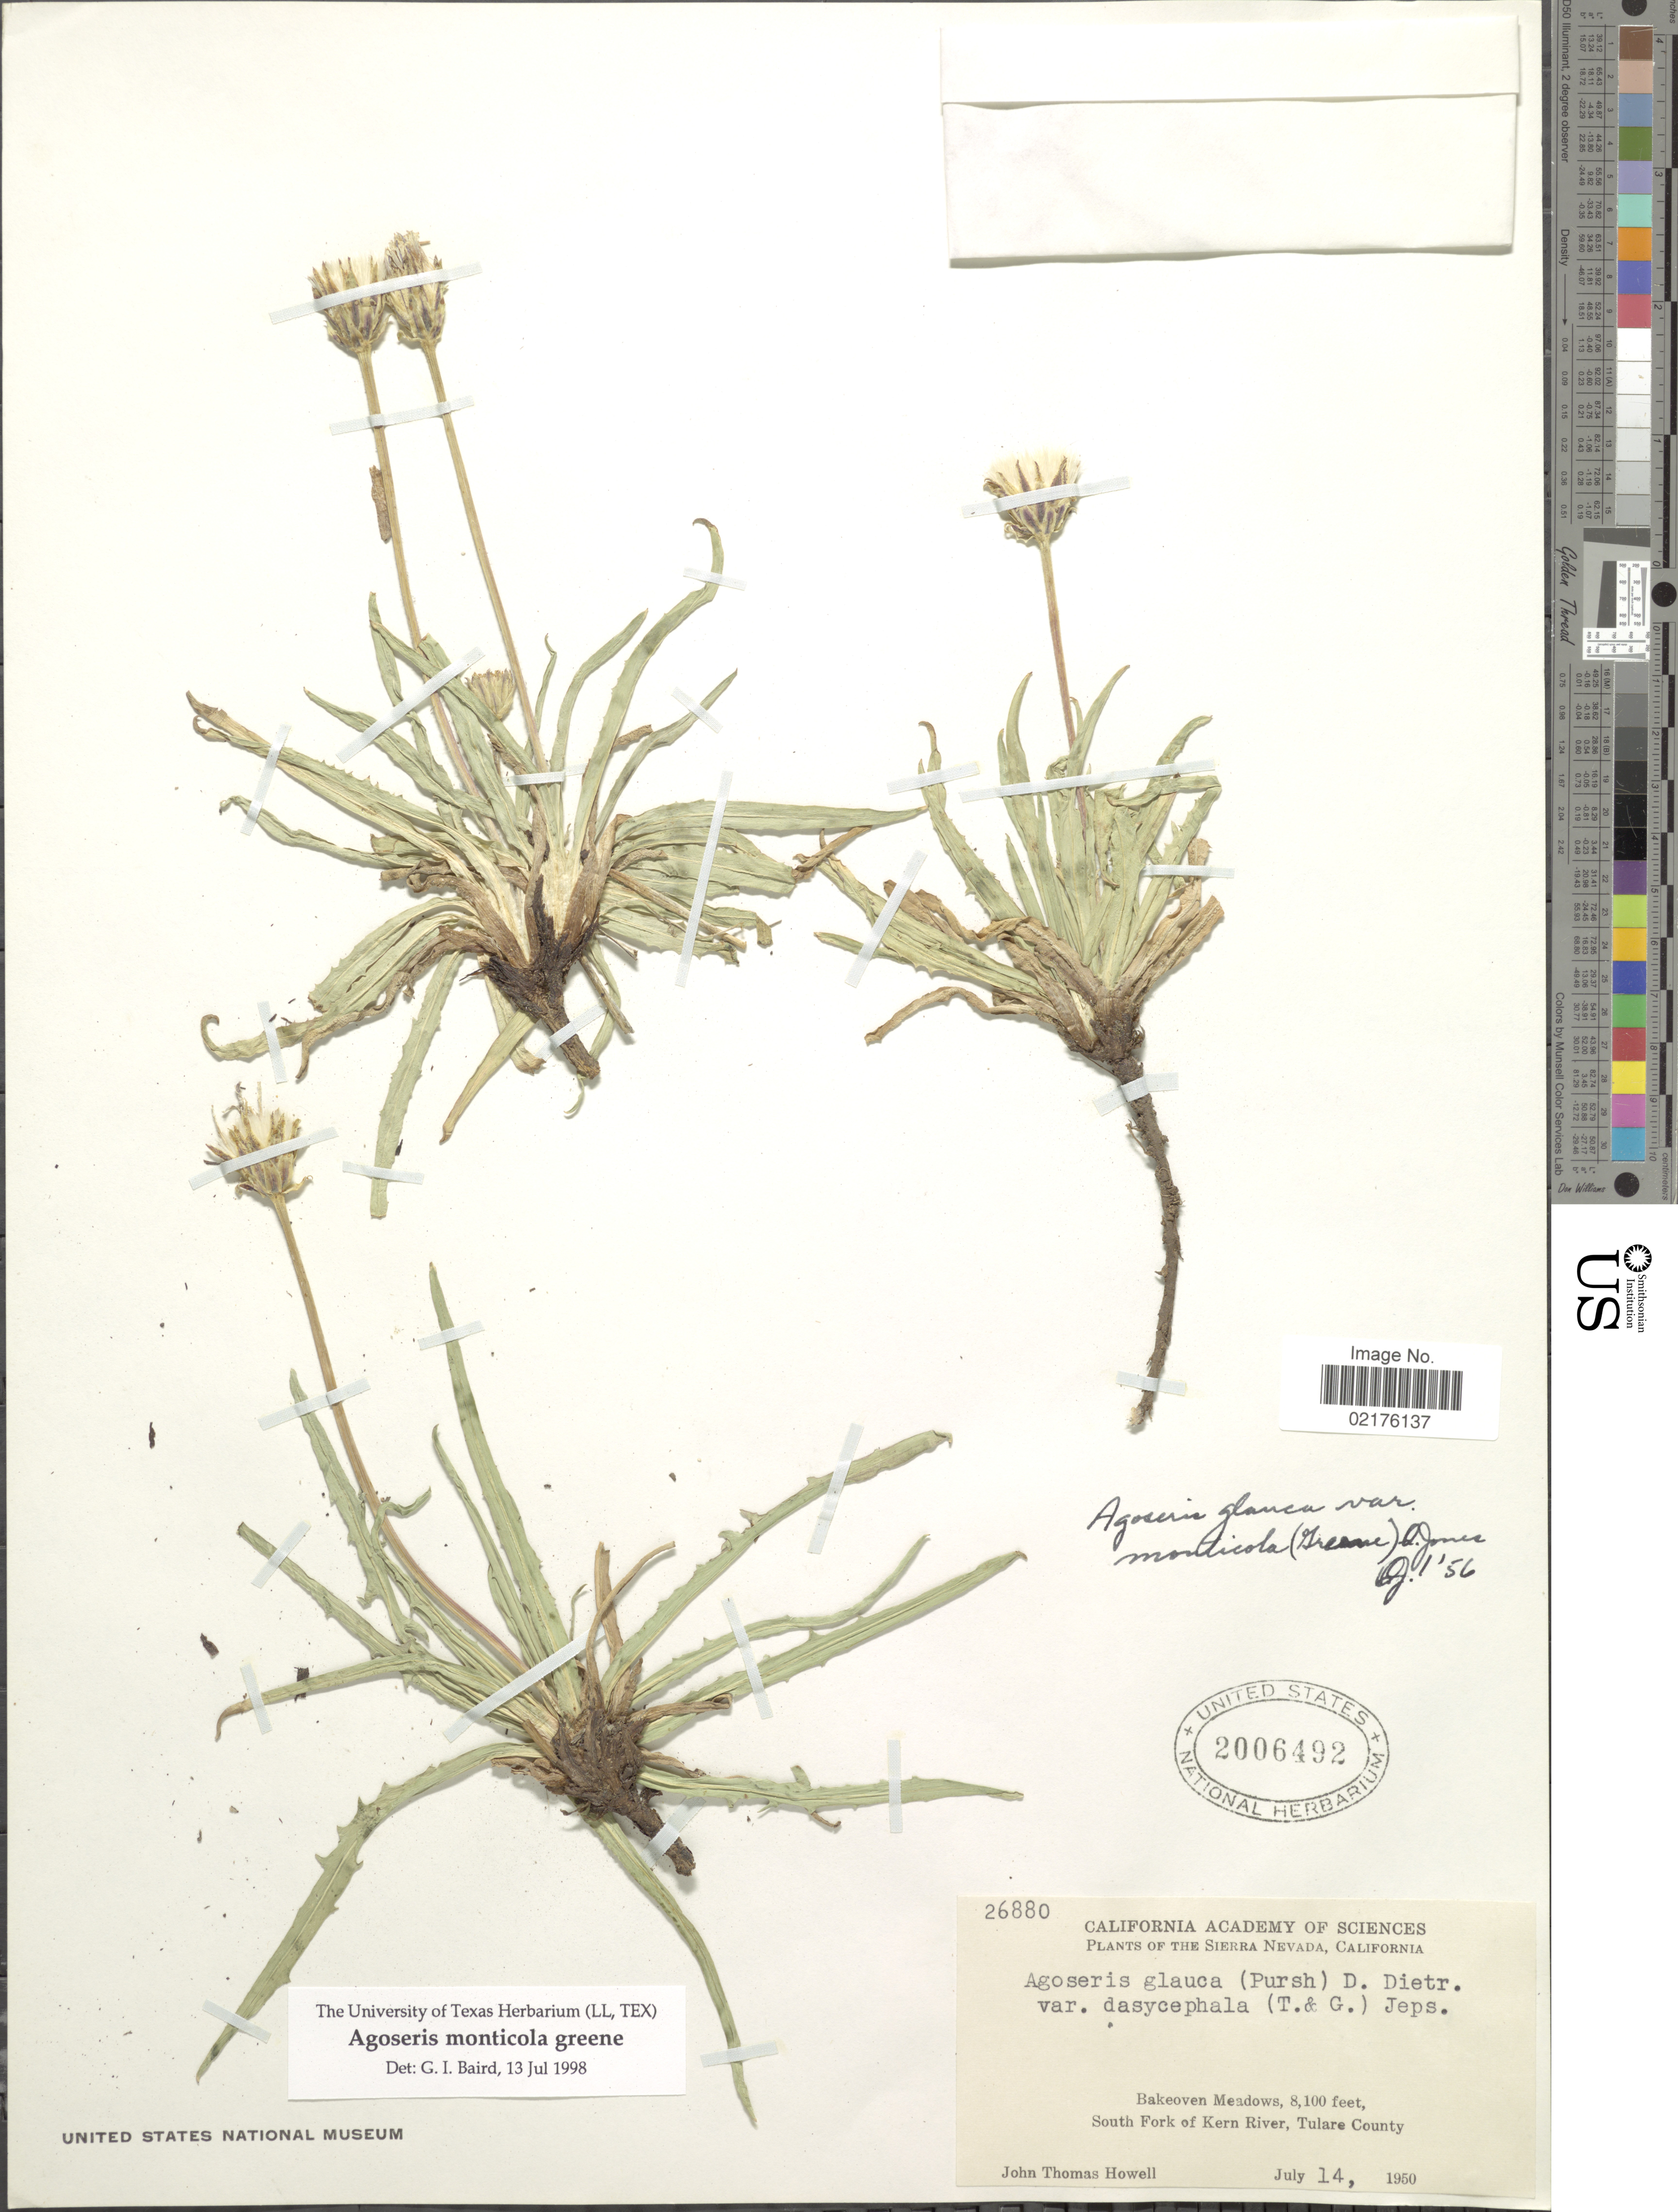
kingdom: Plantae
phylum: Tracheophyta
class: Magnoliopsida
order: Asterales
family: Asteraceae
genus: Agoseris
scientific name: Agoseris monticola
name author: Greene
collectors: J. T. Howell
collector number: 26880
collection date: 1950-07-14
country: United States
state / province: California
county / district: Tulare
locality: The Sierra Nevada, California, Bakeoven Meadows, South Fork of Kern River, Tulare County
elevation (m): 2469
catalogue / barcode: US 2006492